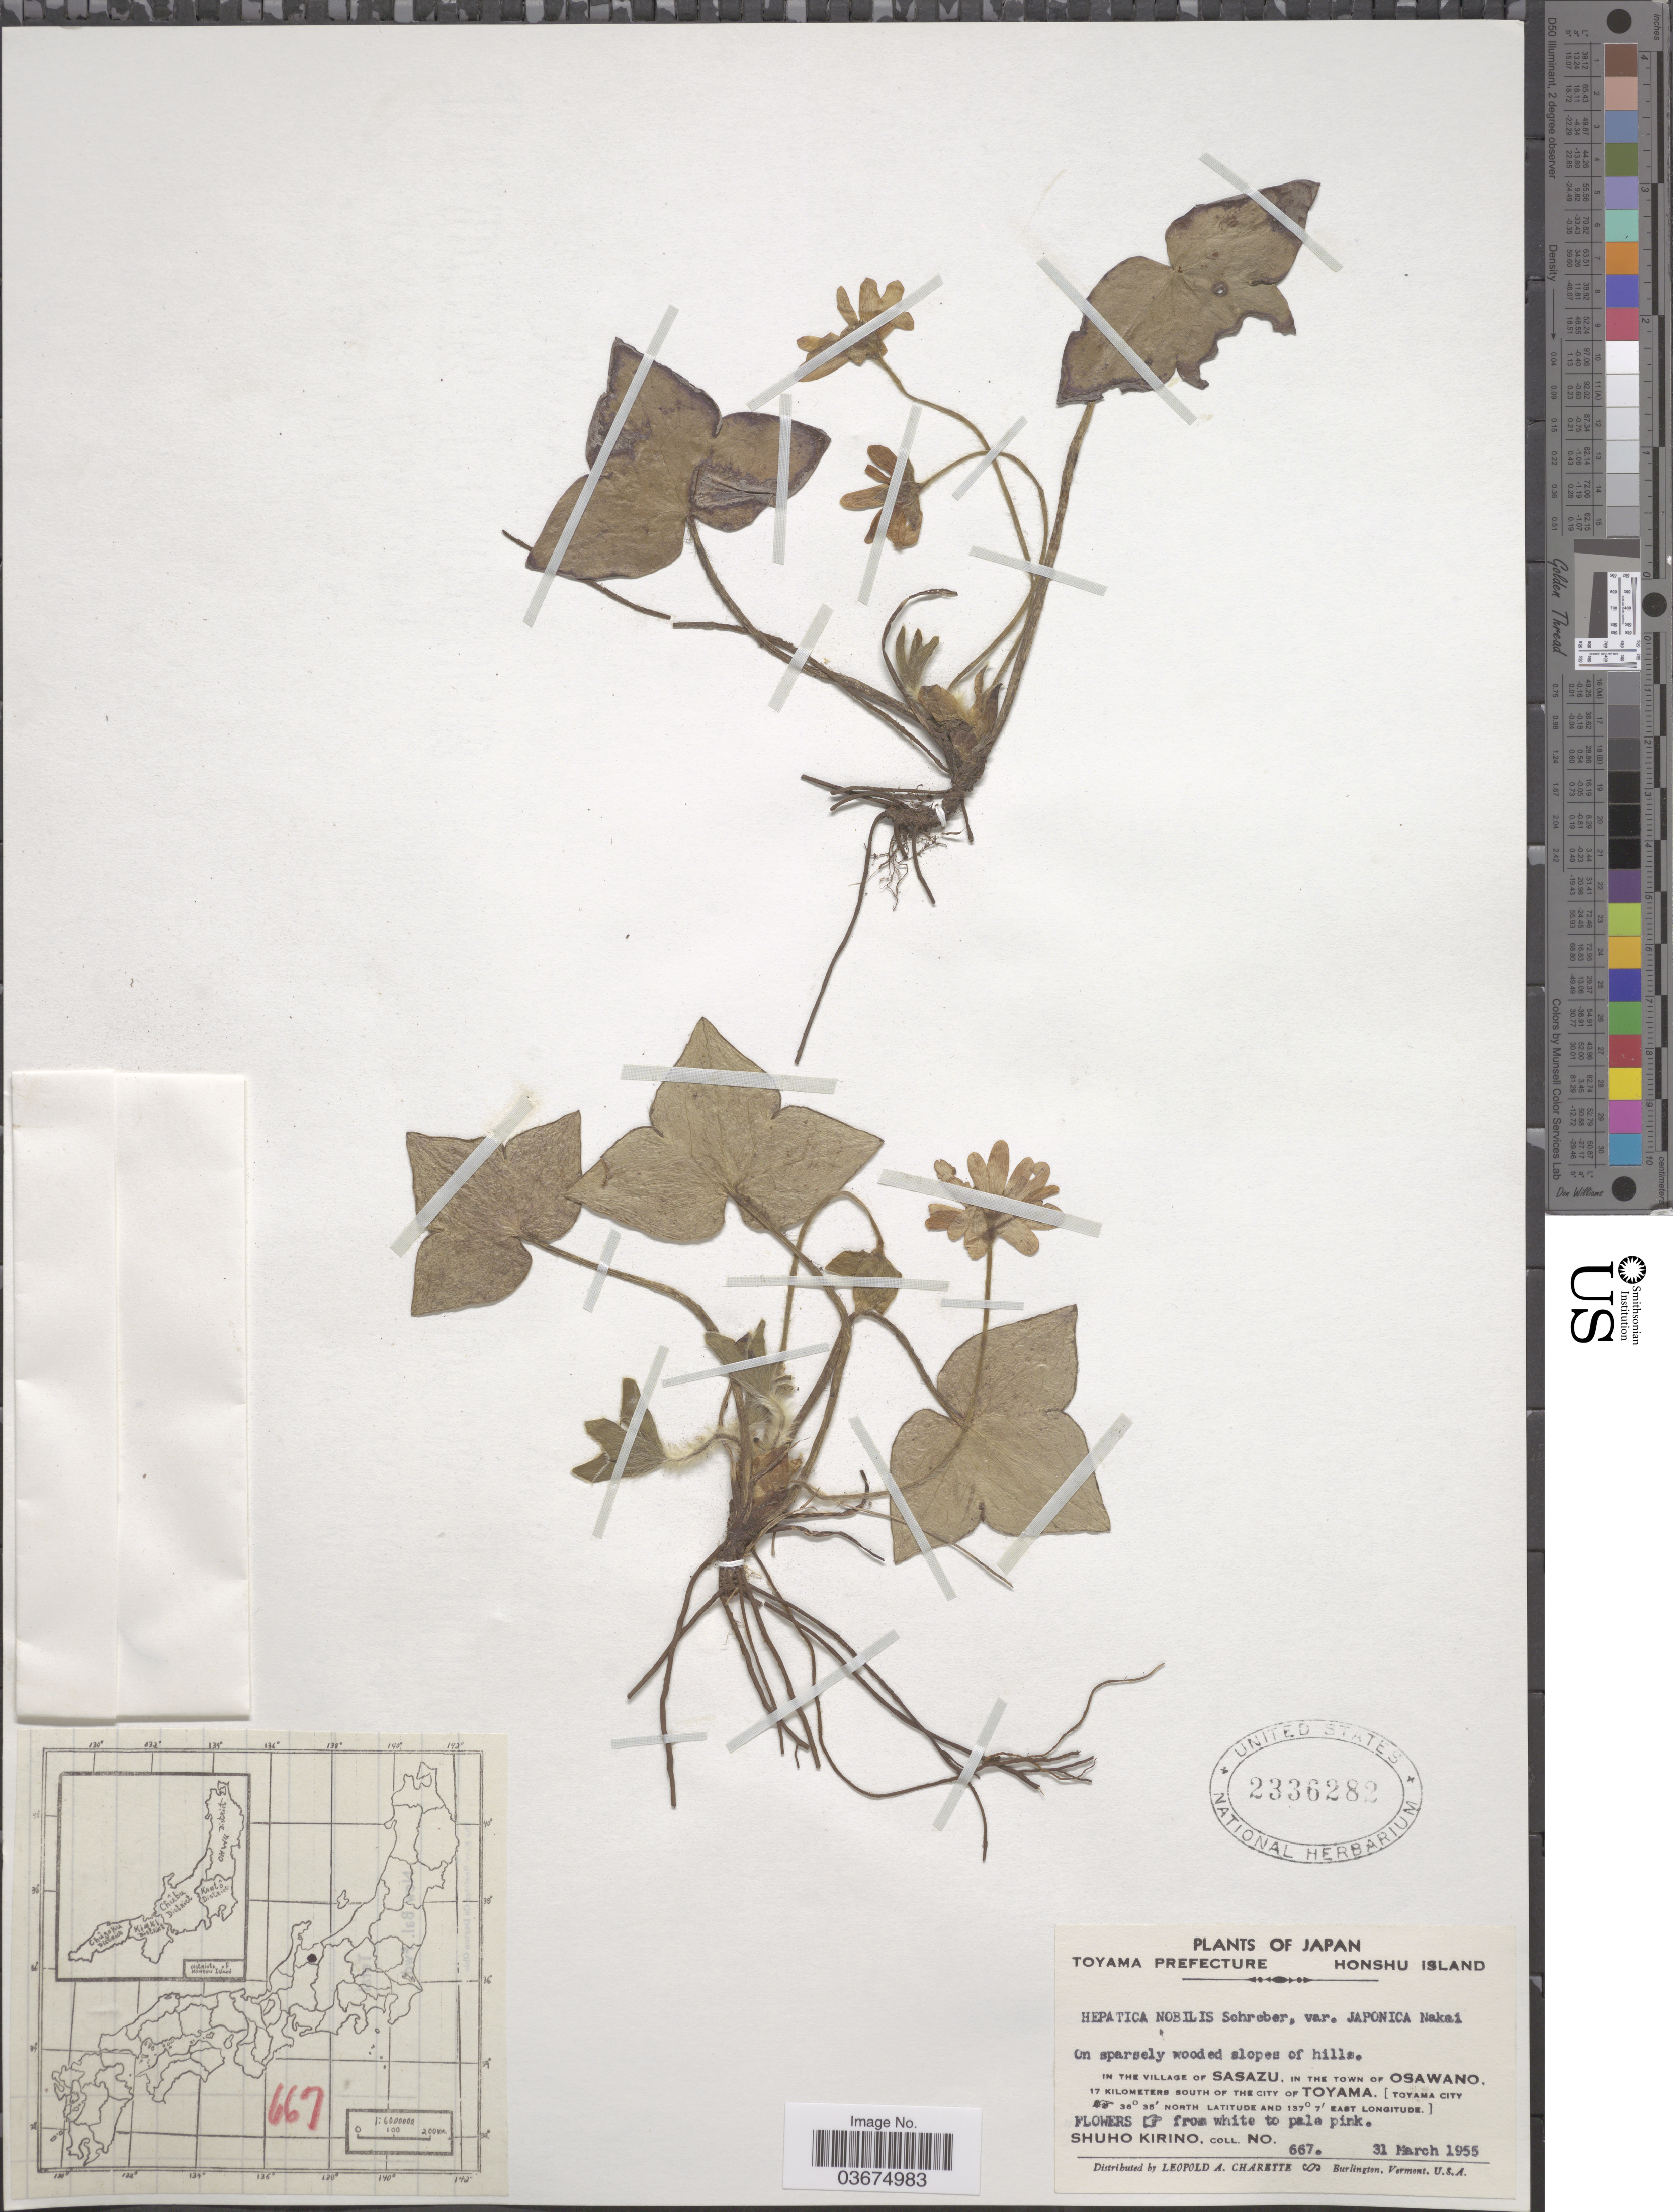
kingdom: Plantae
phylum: Tracheophyta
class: Magnoliopsida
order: Ranunculales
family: Ranunculaceae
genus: Hepatica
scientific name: Hepatica nobilis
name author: Schreb.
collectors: S. Kirino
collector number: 667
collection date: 1955-03-31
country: Japan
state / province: Toyama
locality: Toyama Prefecture, Honshu Island. In the village of Sasazu, in the town of Osawano, 17 kilometers south of the city of Toyama. [Toyama City].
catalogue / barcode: US 2336282